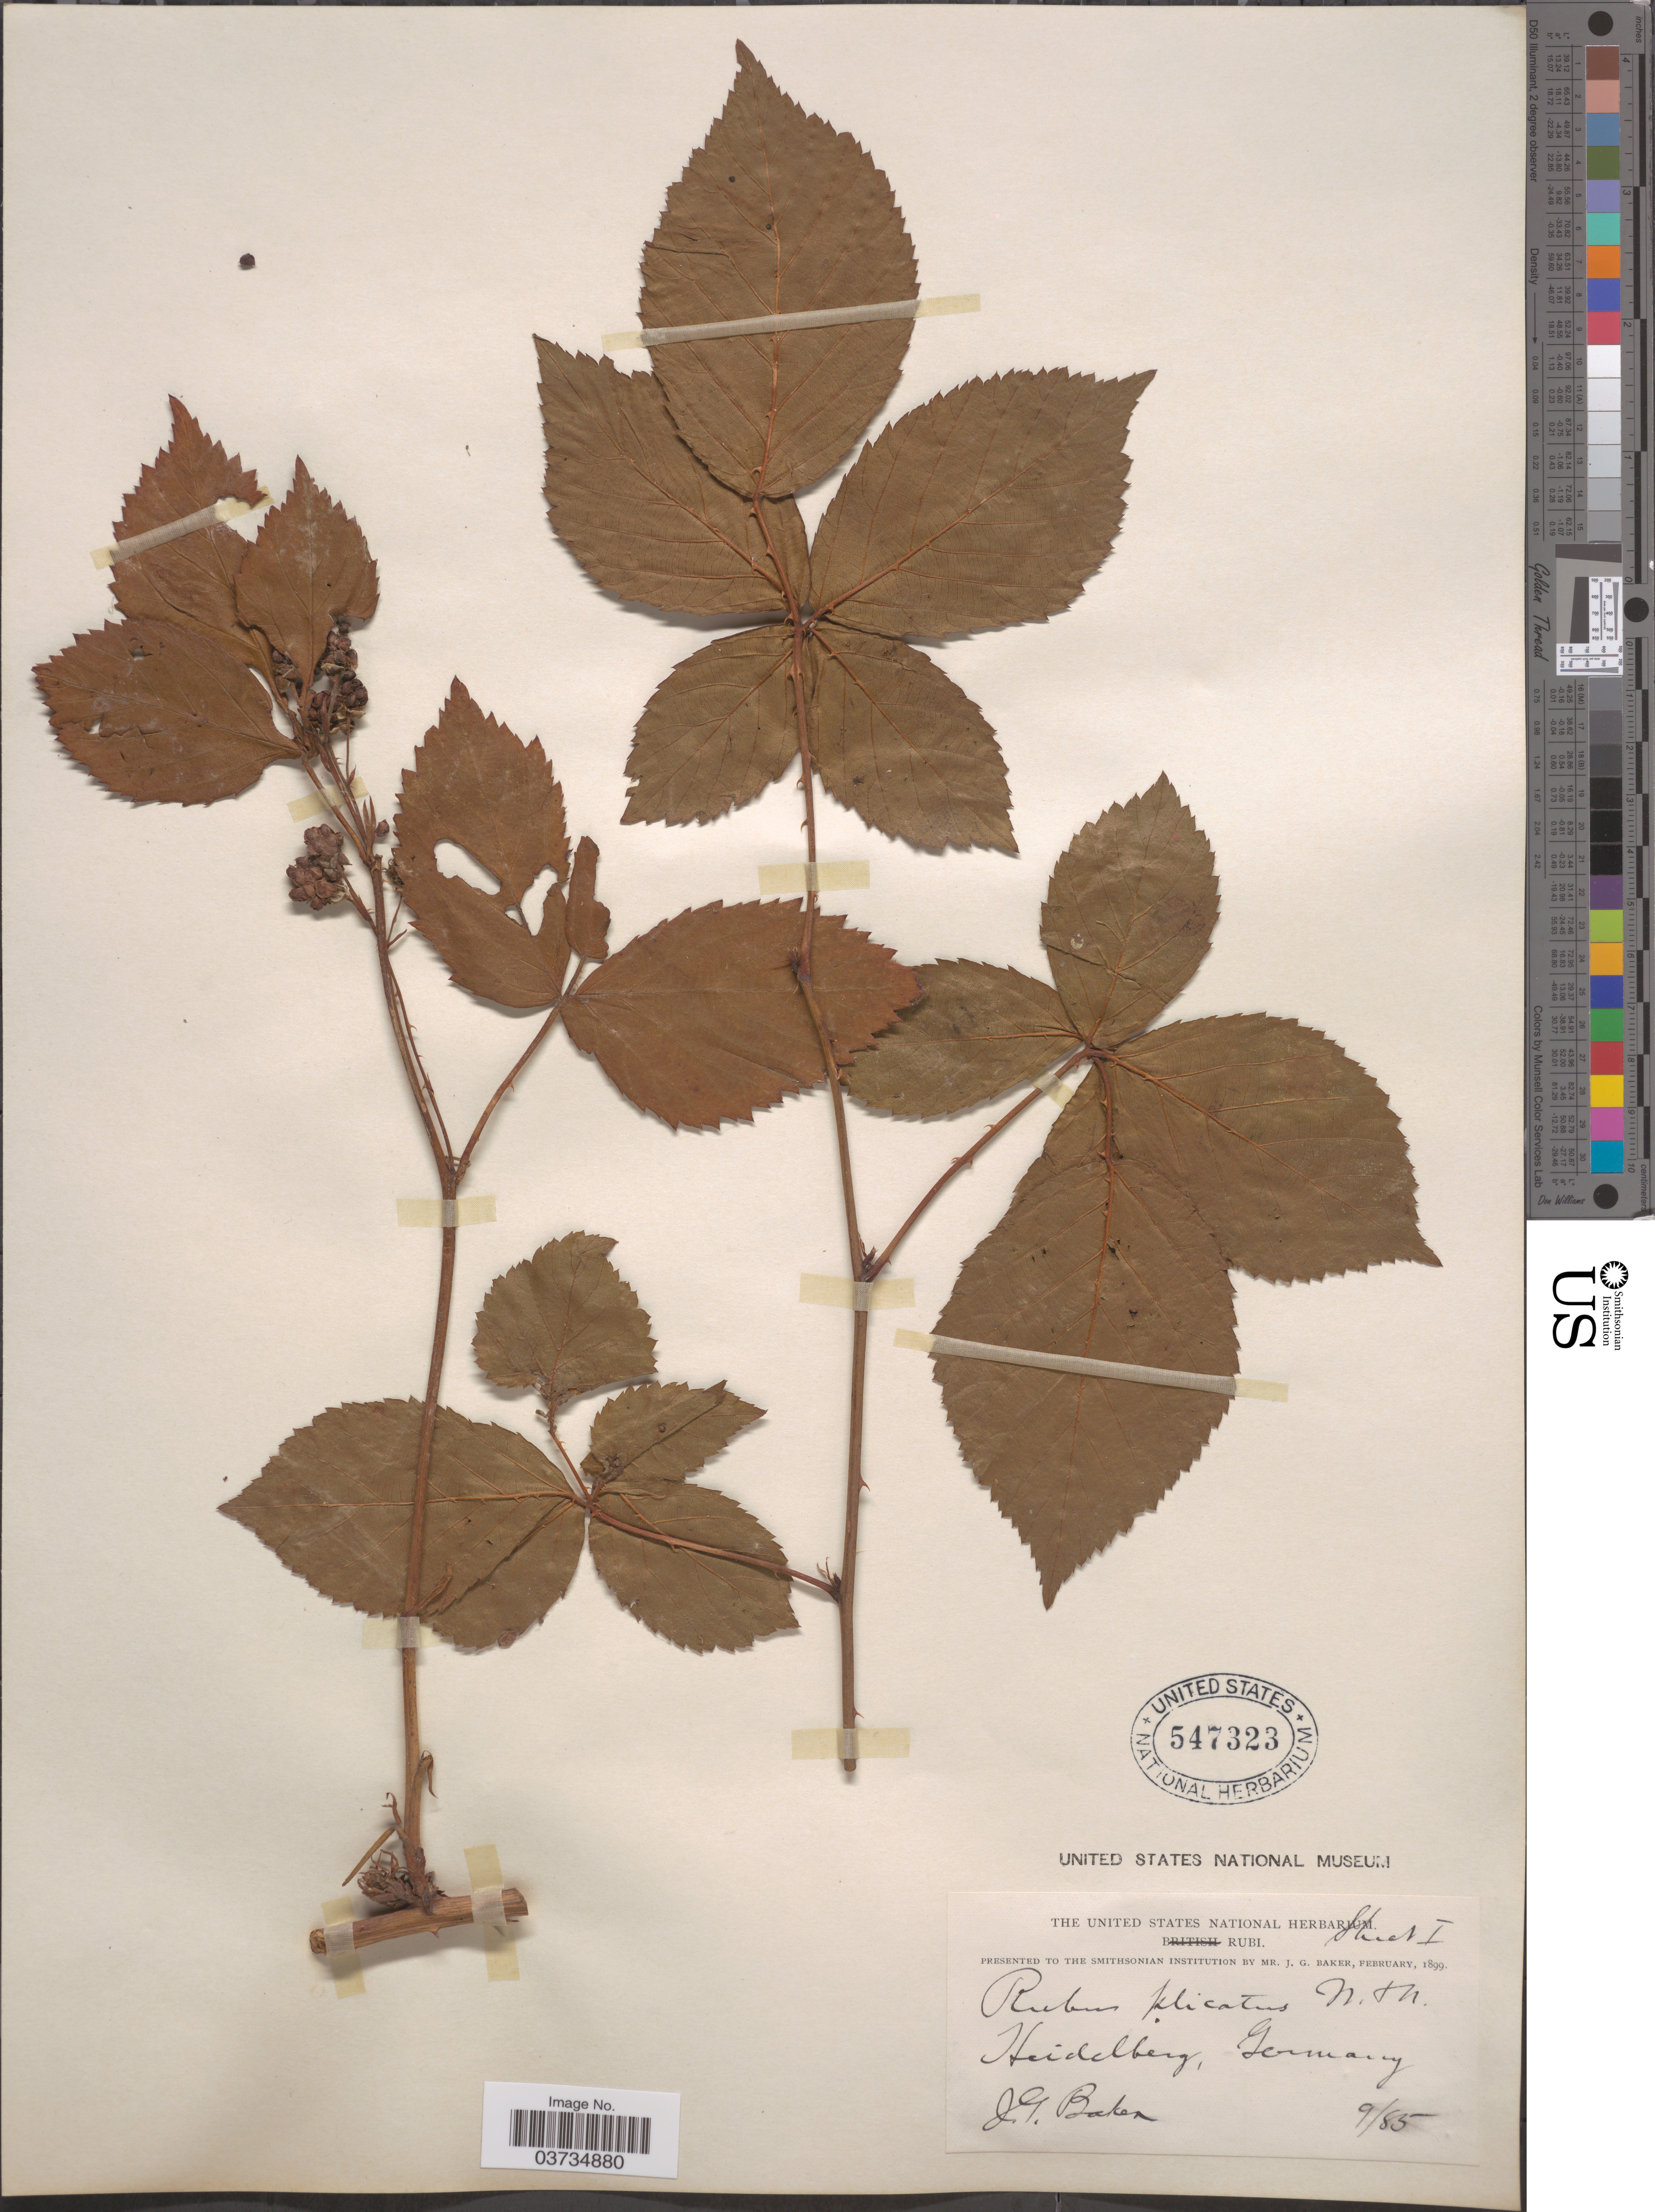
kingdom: Plantae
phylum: Tracheophyta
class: Magnoliopsida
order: Rosales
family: Rosaceae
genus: Rubus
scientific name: Rubus plicatus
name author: Weihe & Nees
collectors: J. G. Baker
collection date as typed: Transcribed d/m/y: /9/85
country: Germany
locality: Heidelberg.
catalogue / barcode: US 547323